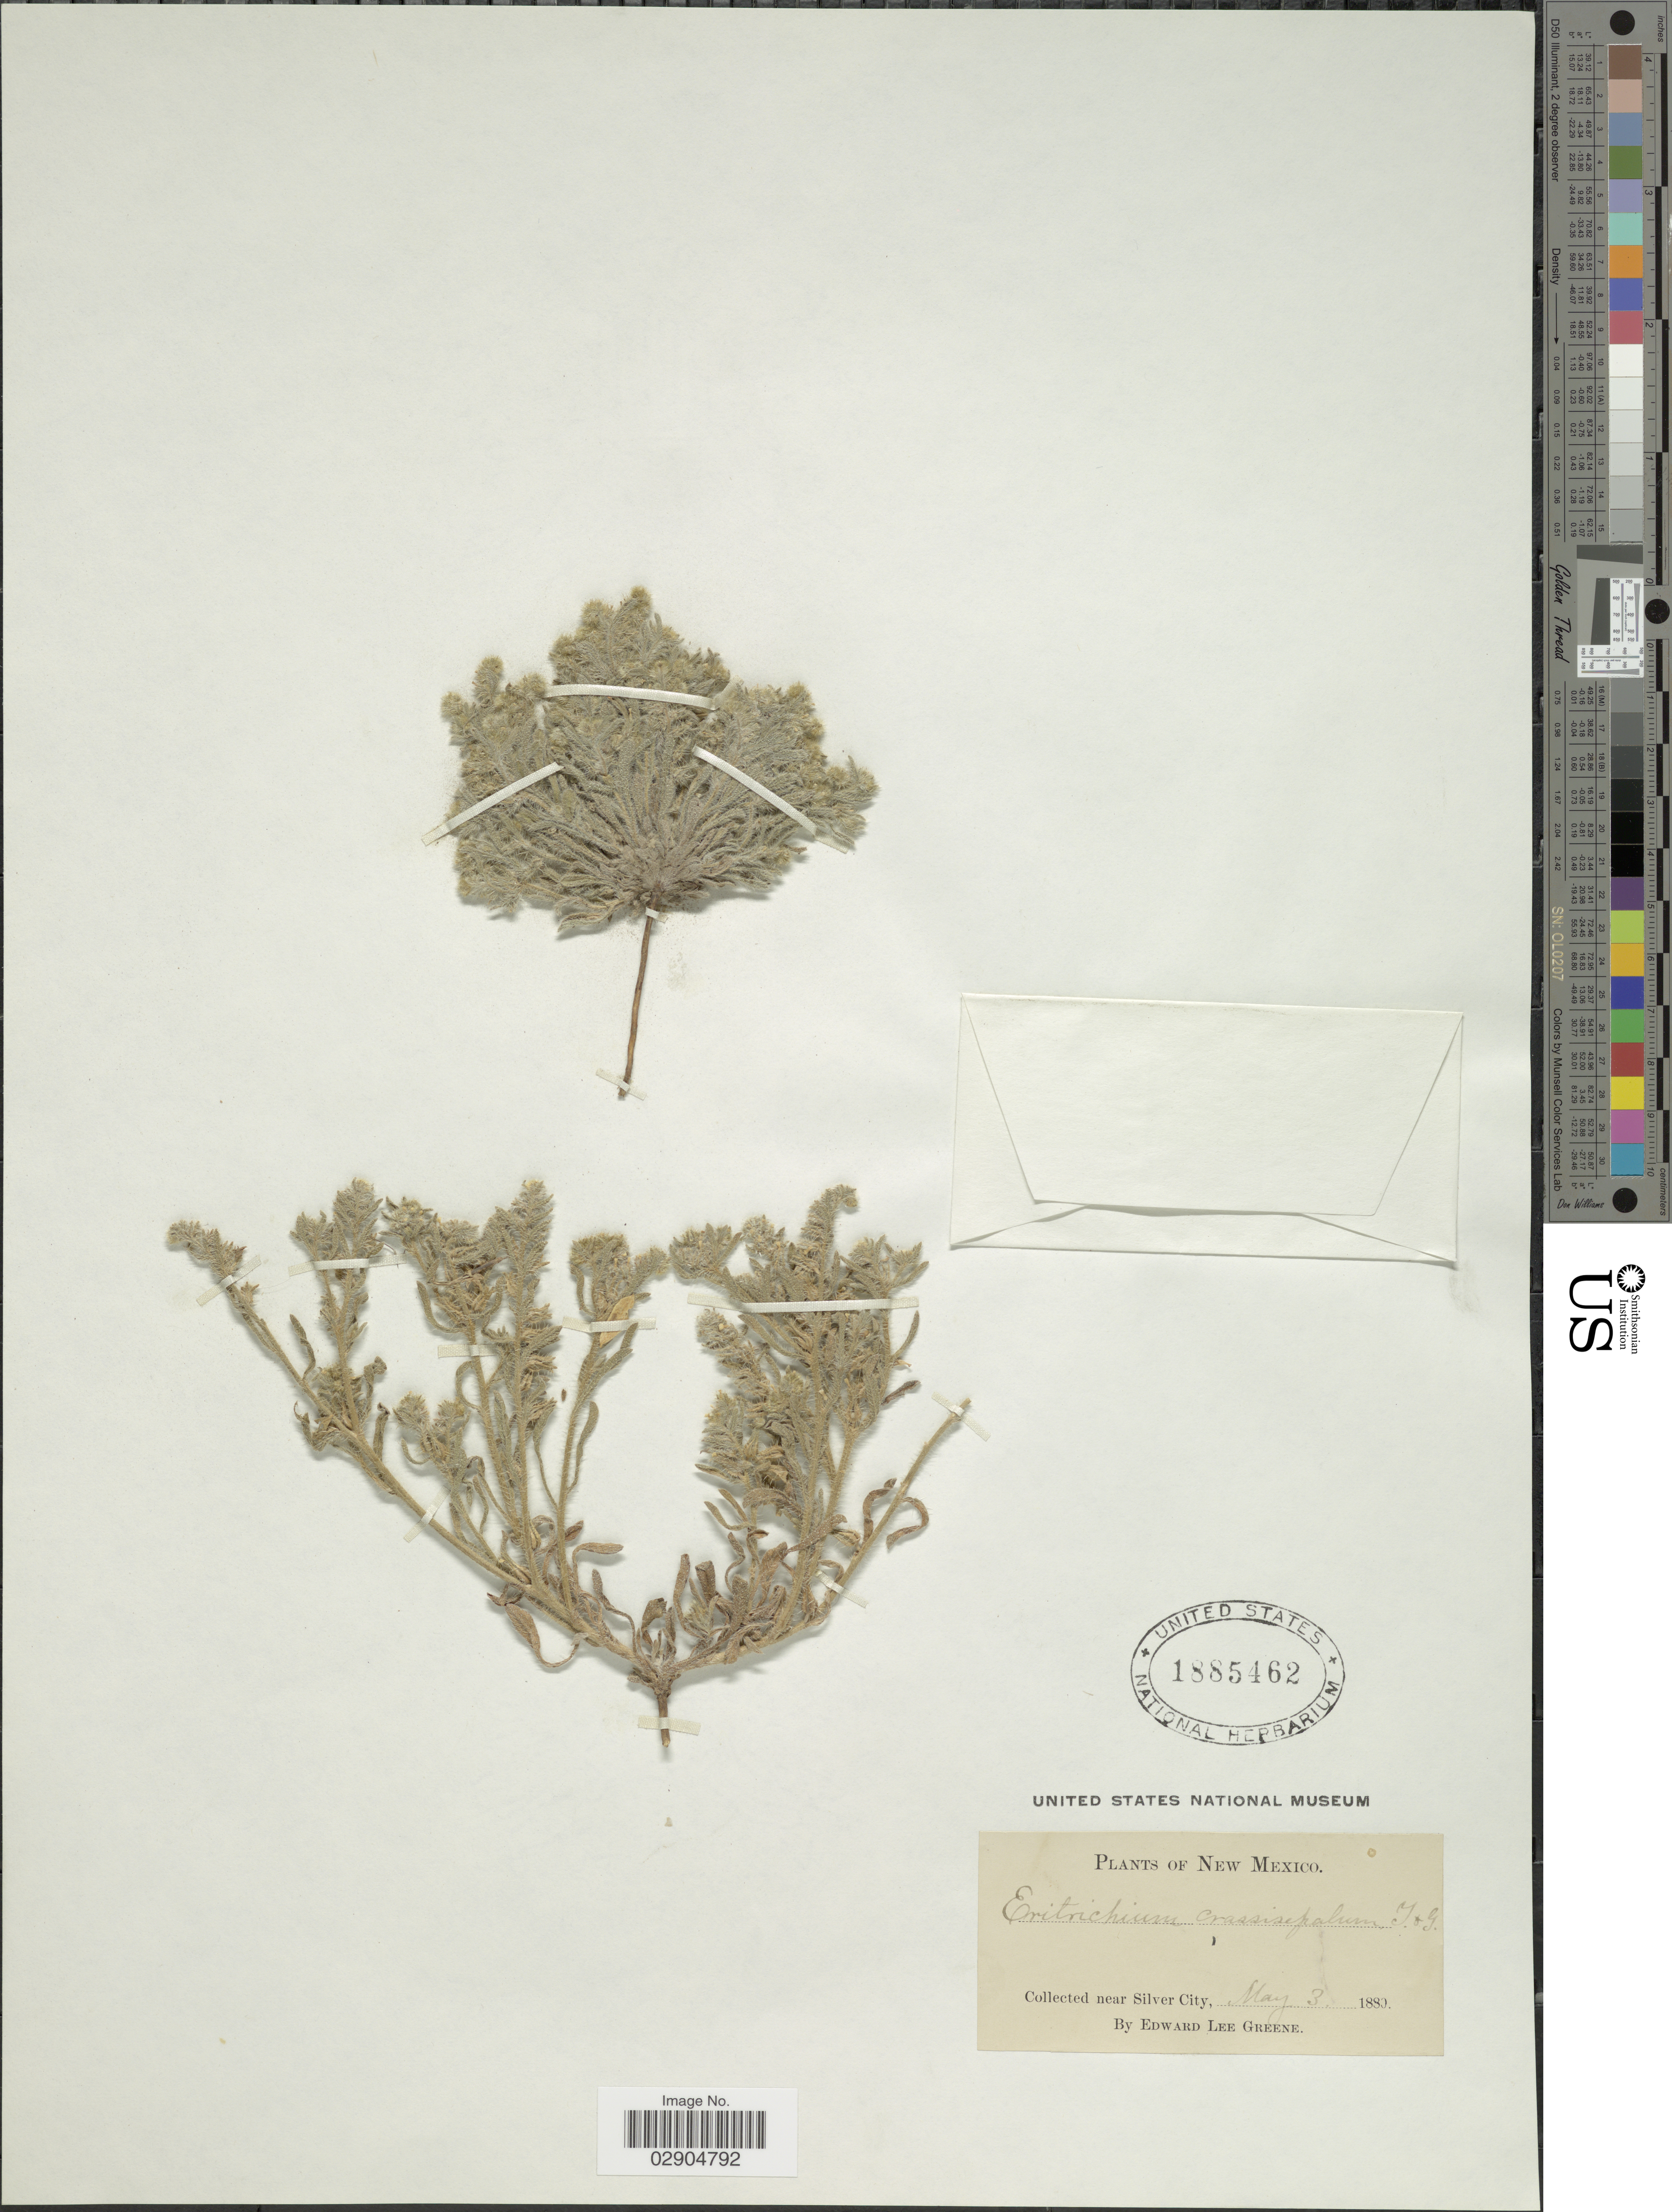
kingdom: Plantae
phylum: Tracheophyta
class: Magnoliopsida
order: Boraginales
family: Boraginaceae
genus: Eritrichium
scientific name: Eritrichium crassisepalum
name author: Torr. & A. Gray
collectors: E. L. Greene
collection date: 1880-05-03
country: United States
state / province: New Mexico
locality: Near Silver City.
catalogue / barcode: US 1885462